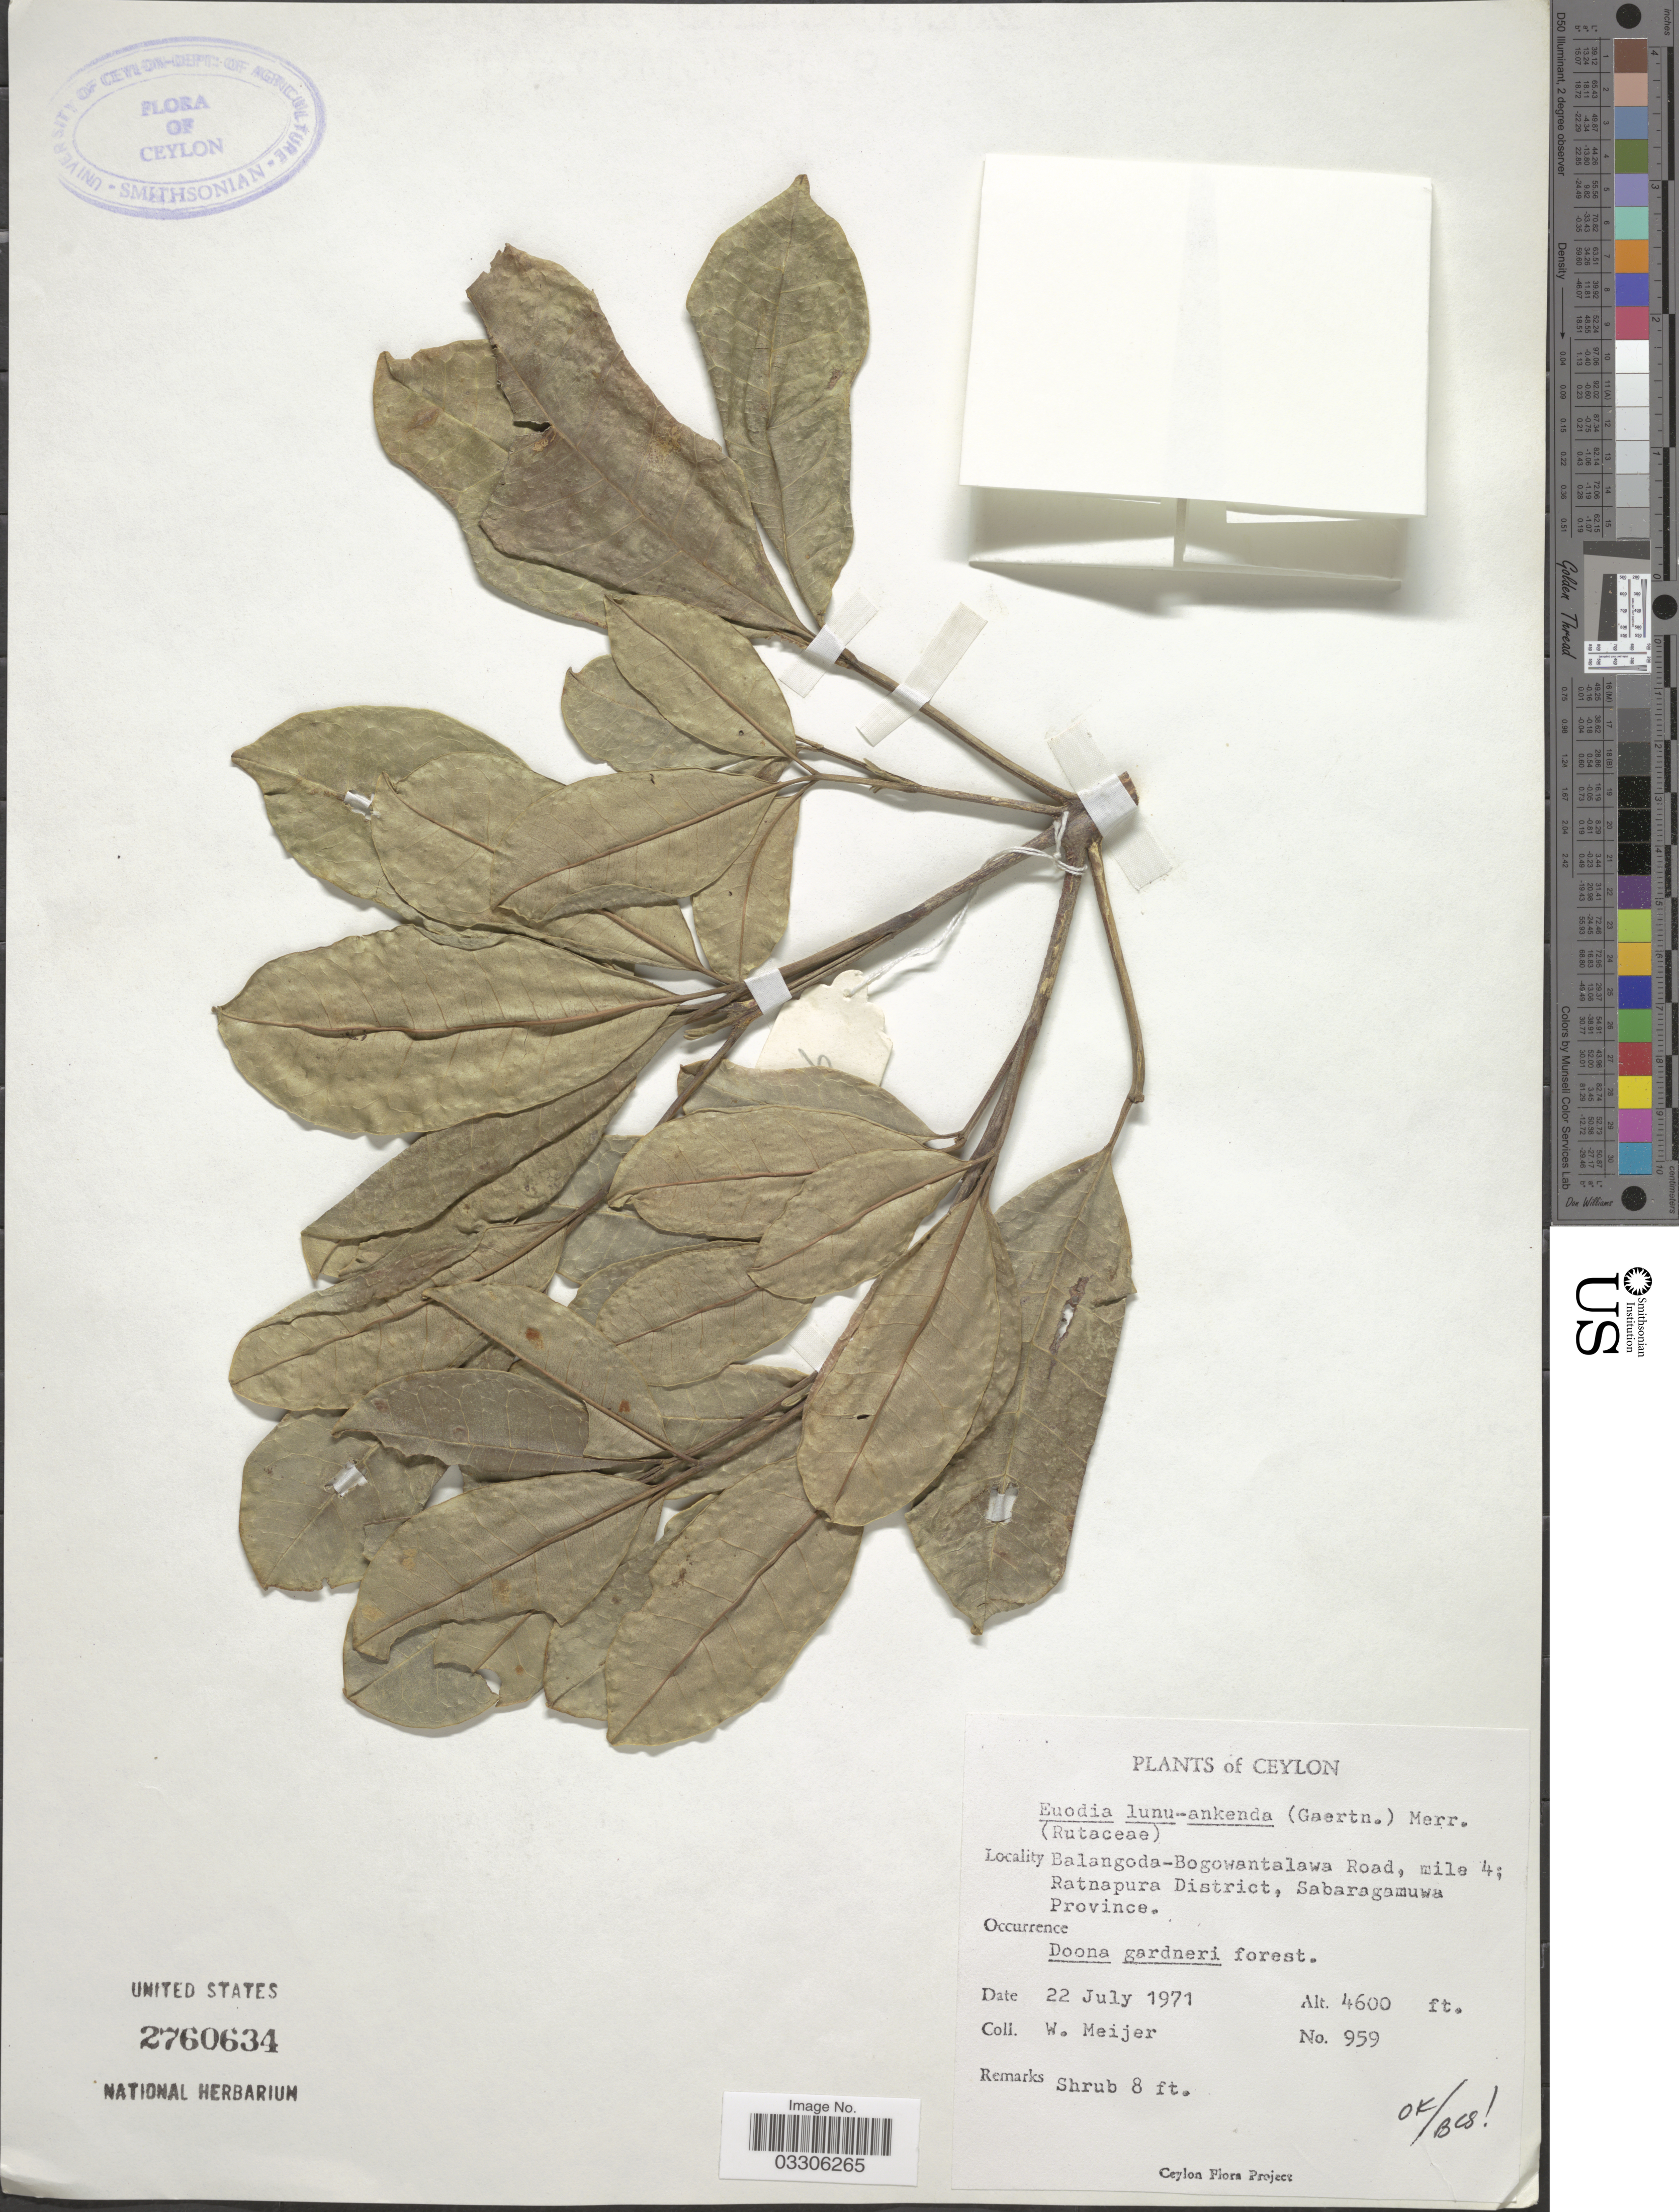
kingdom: Plantae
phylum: Tracheophyta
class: Magnoliopsida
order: Sapindales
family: Rutaceae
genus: Melicope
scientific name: Melicope lunu-ankenda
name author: (Gaertn.) T.G. Hartley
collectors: W. Meijer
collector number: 959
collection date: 1971-07-22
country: Sri Lanka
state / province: Sabaragamuwa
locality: Ceylon. Balangoda-Bogowantalawa Road, mile 4; Ratnapura District.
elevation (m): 1402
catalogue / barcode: US 2760634